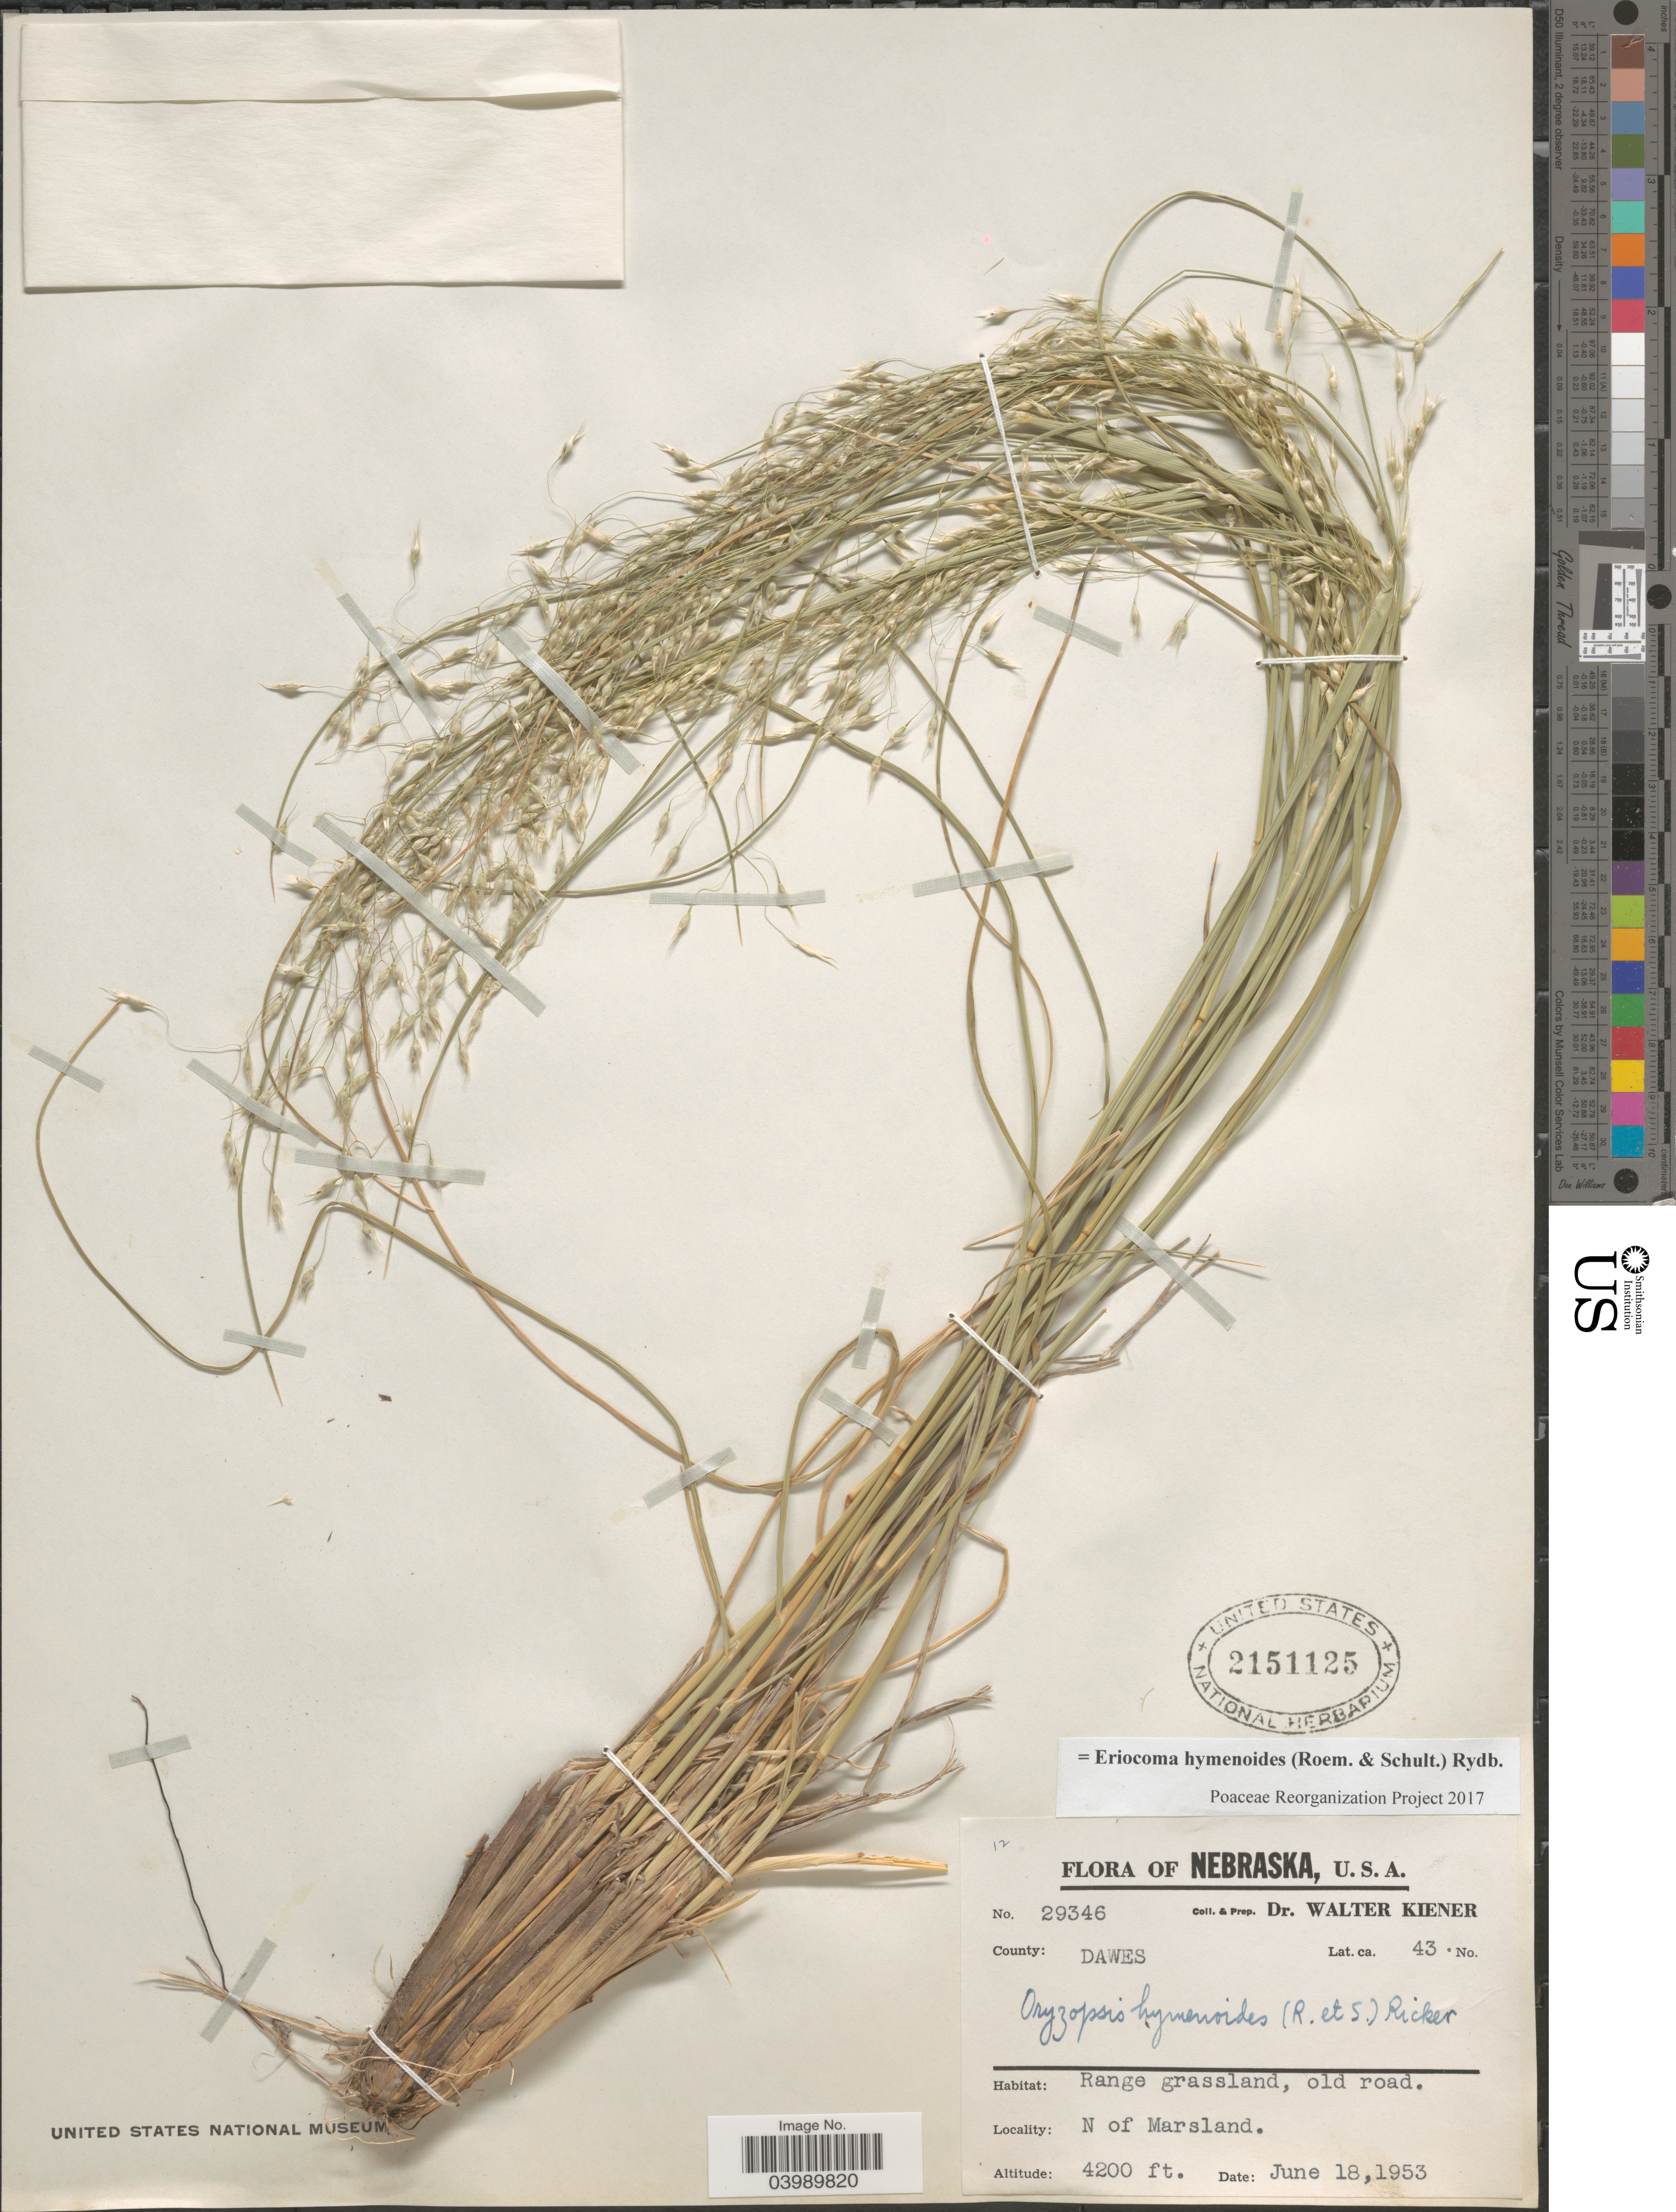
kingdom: Plantae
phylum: Tracheophyta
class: Liliopsida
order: Poales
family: Poaceae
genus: Eriocoma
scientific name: Eriocoma hymenoides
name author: (Roem. & Schult.) Rydb.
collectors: W. Kiener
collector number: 29346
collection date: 1953-06-18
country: United States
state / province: Nebraska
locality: County: Dawes. Range grassland, old road. N of Marsland.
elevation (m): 1280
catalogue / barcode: US 2151125